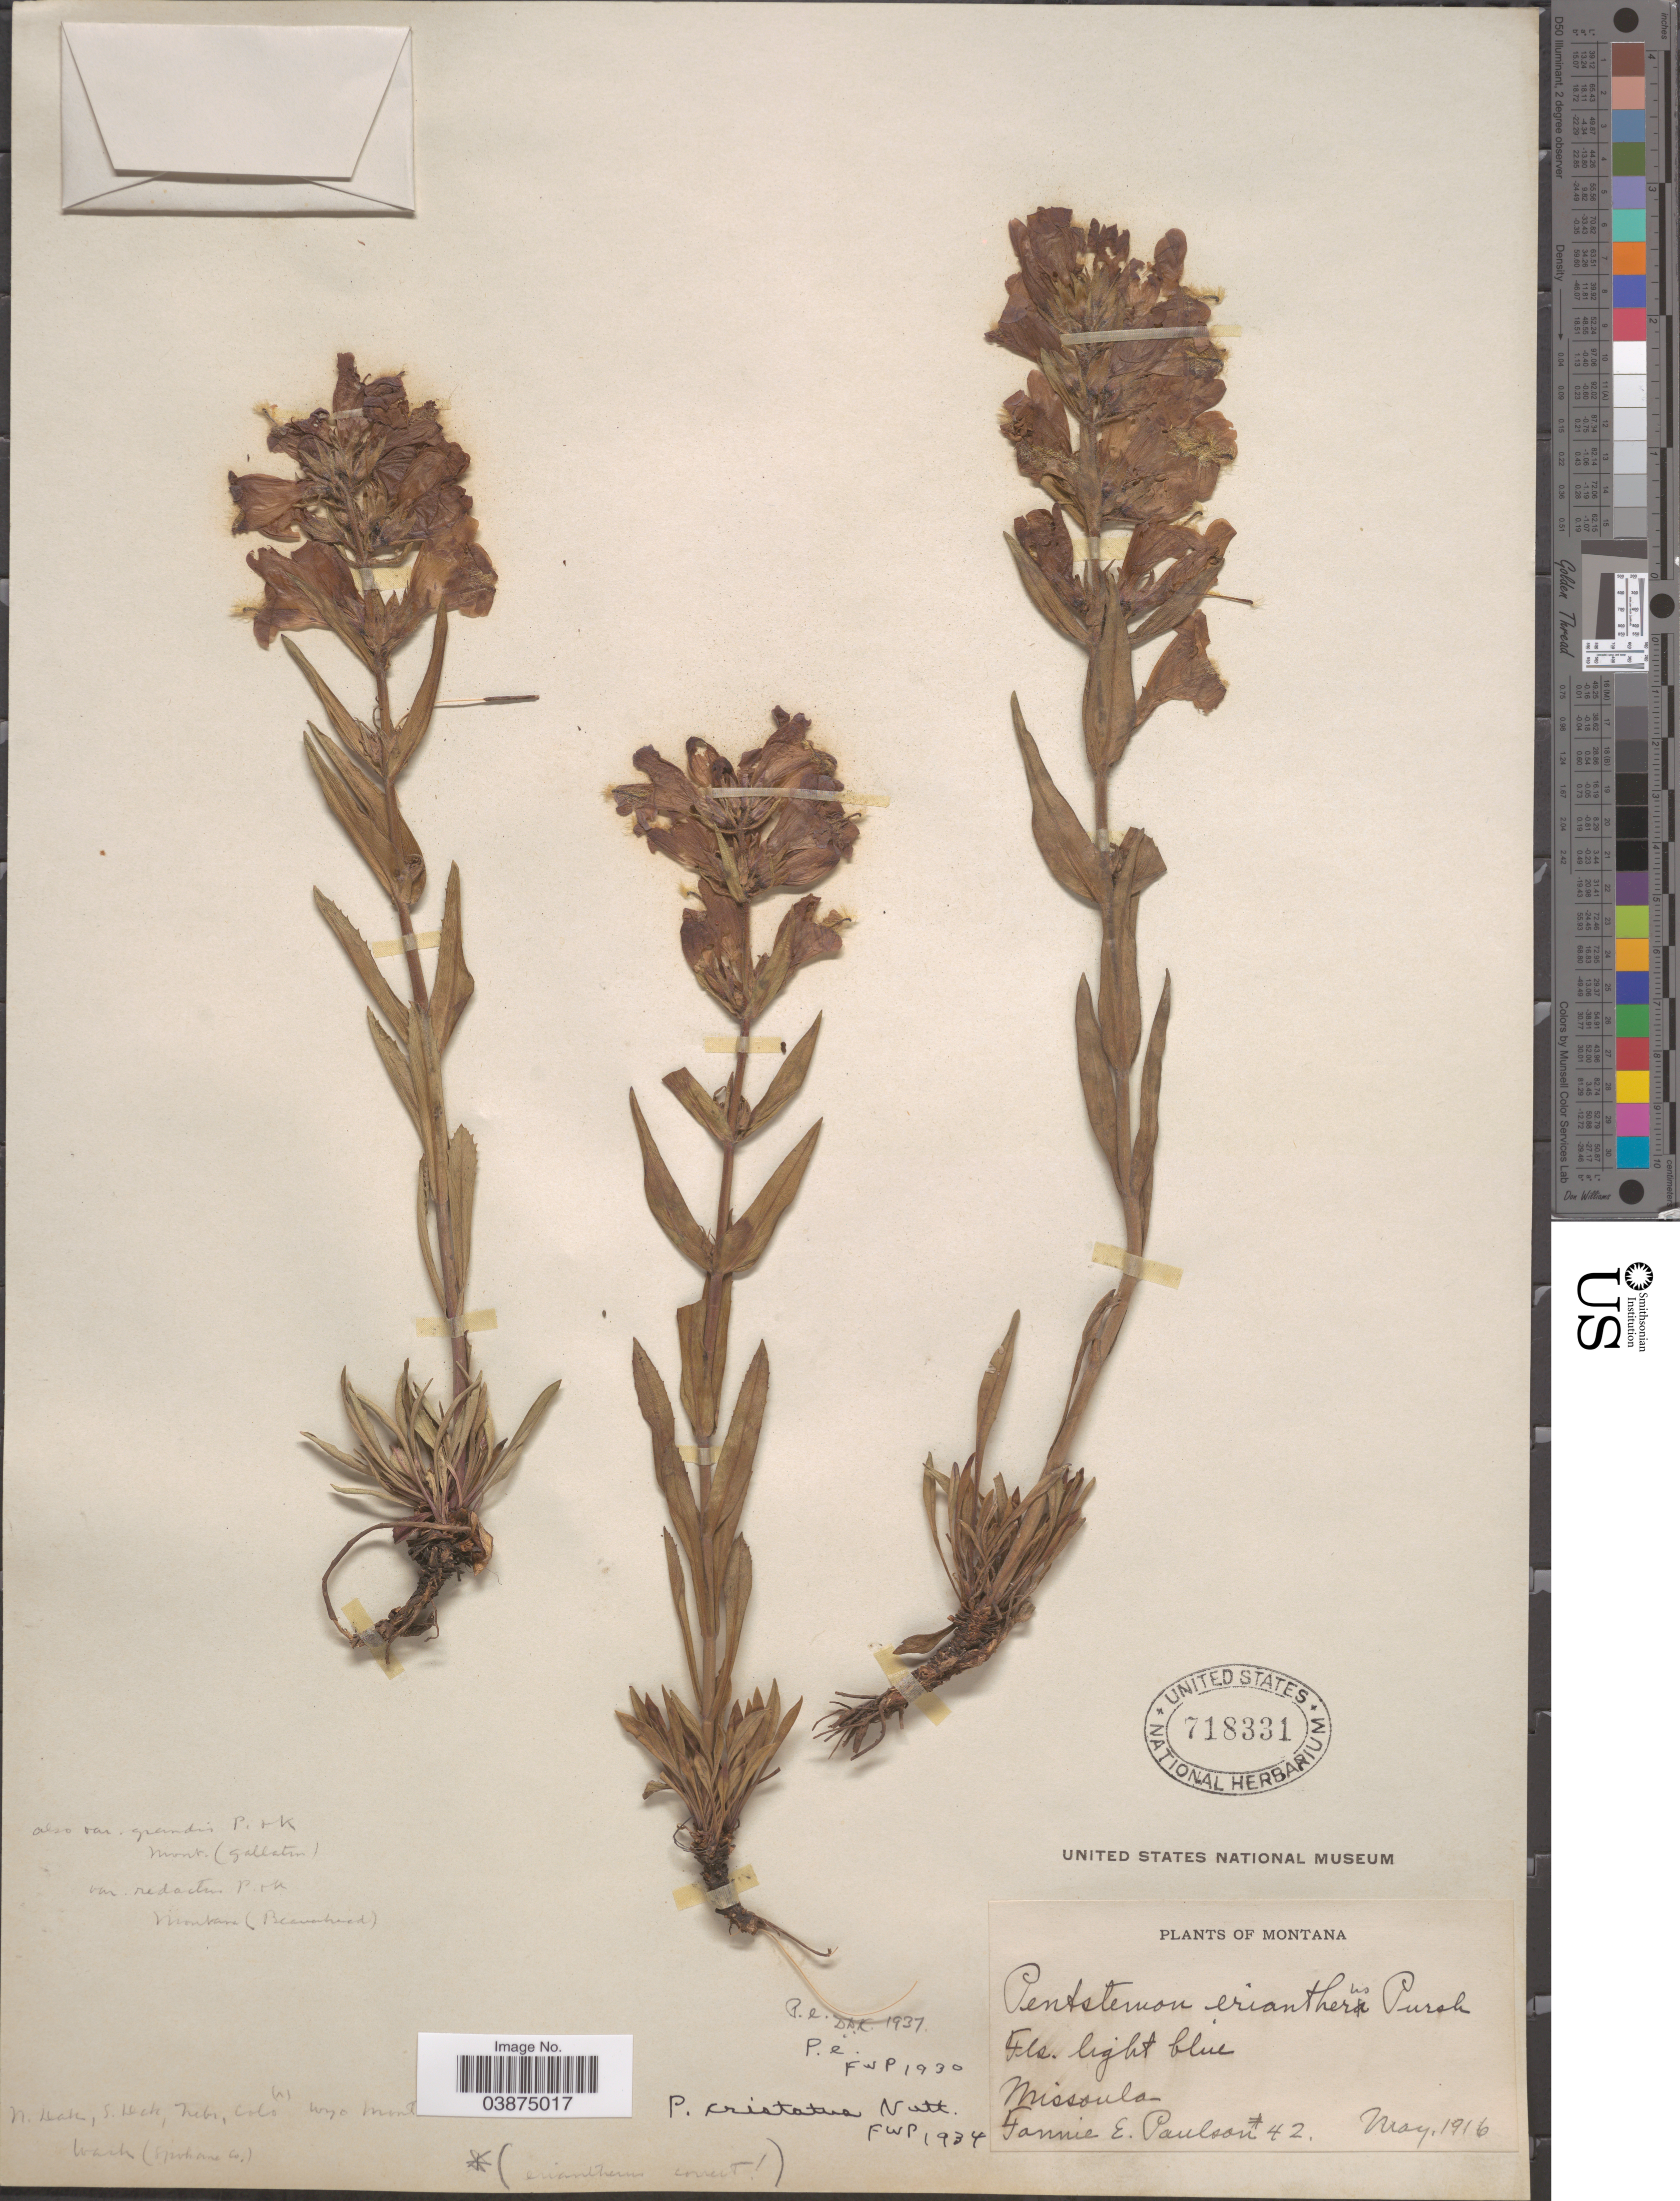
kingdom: Plantae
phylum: Tracheophyta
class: Magnoliopsida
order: Lamiales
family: Plantaginaceae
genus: Penstemon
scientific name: Penstemon eriantherus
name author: Pursh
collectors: F. Paulson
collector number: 42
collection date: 1916-05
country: United States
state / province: Montana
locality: Missoula.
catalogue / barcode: US 718331